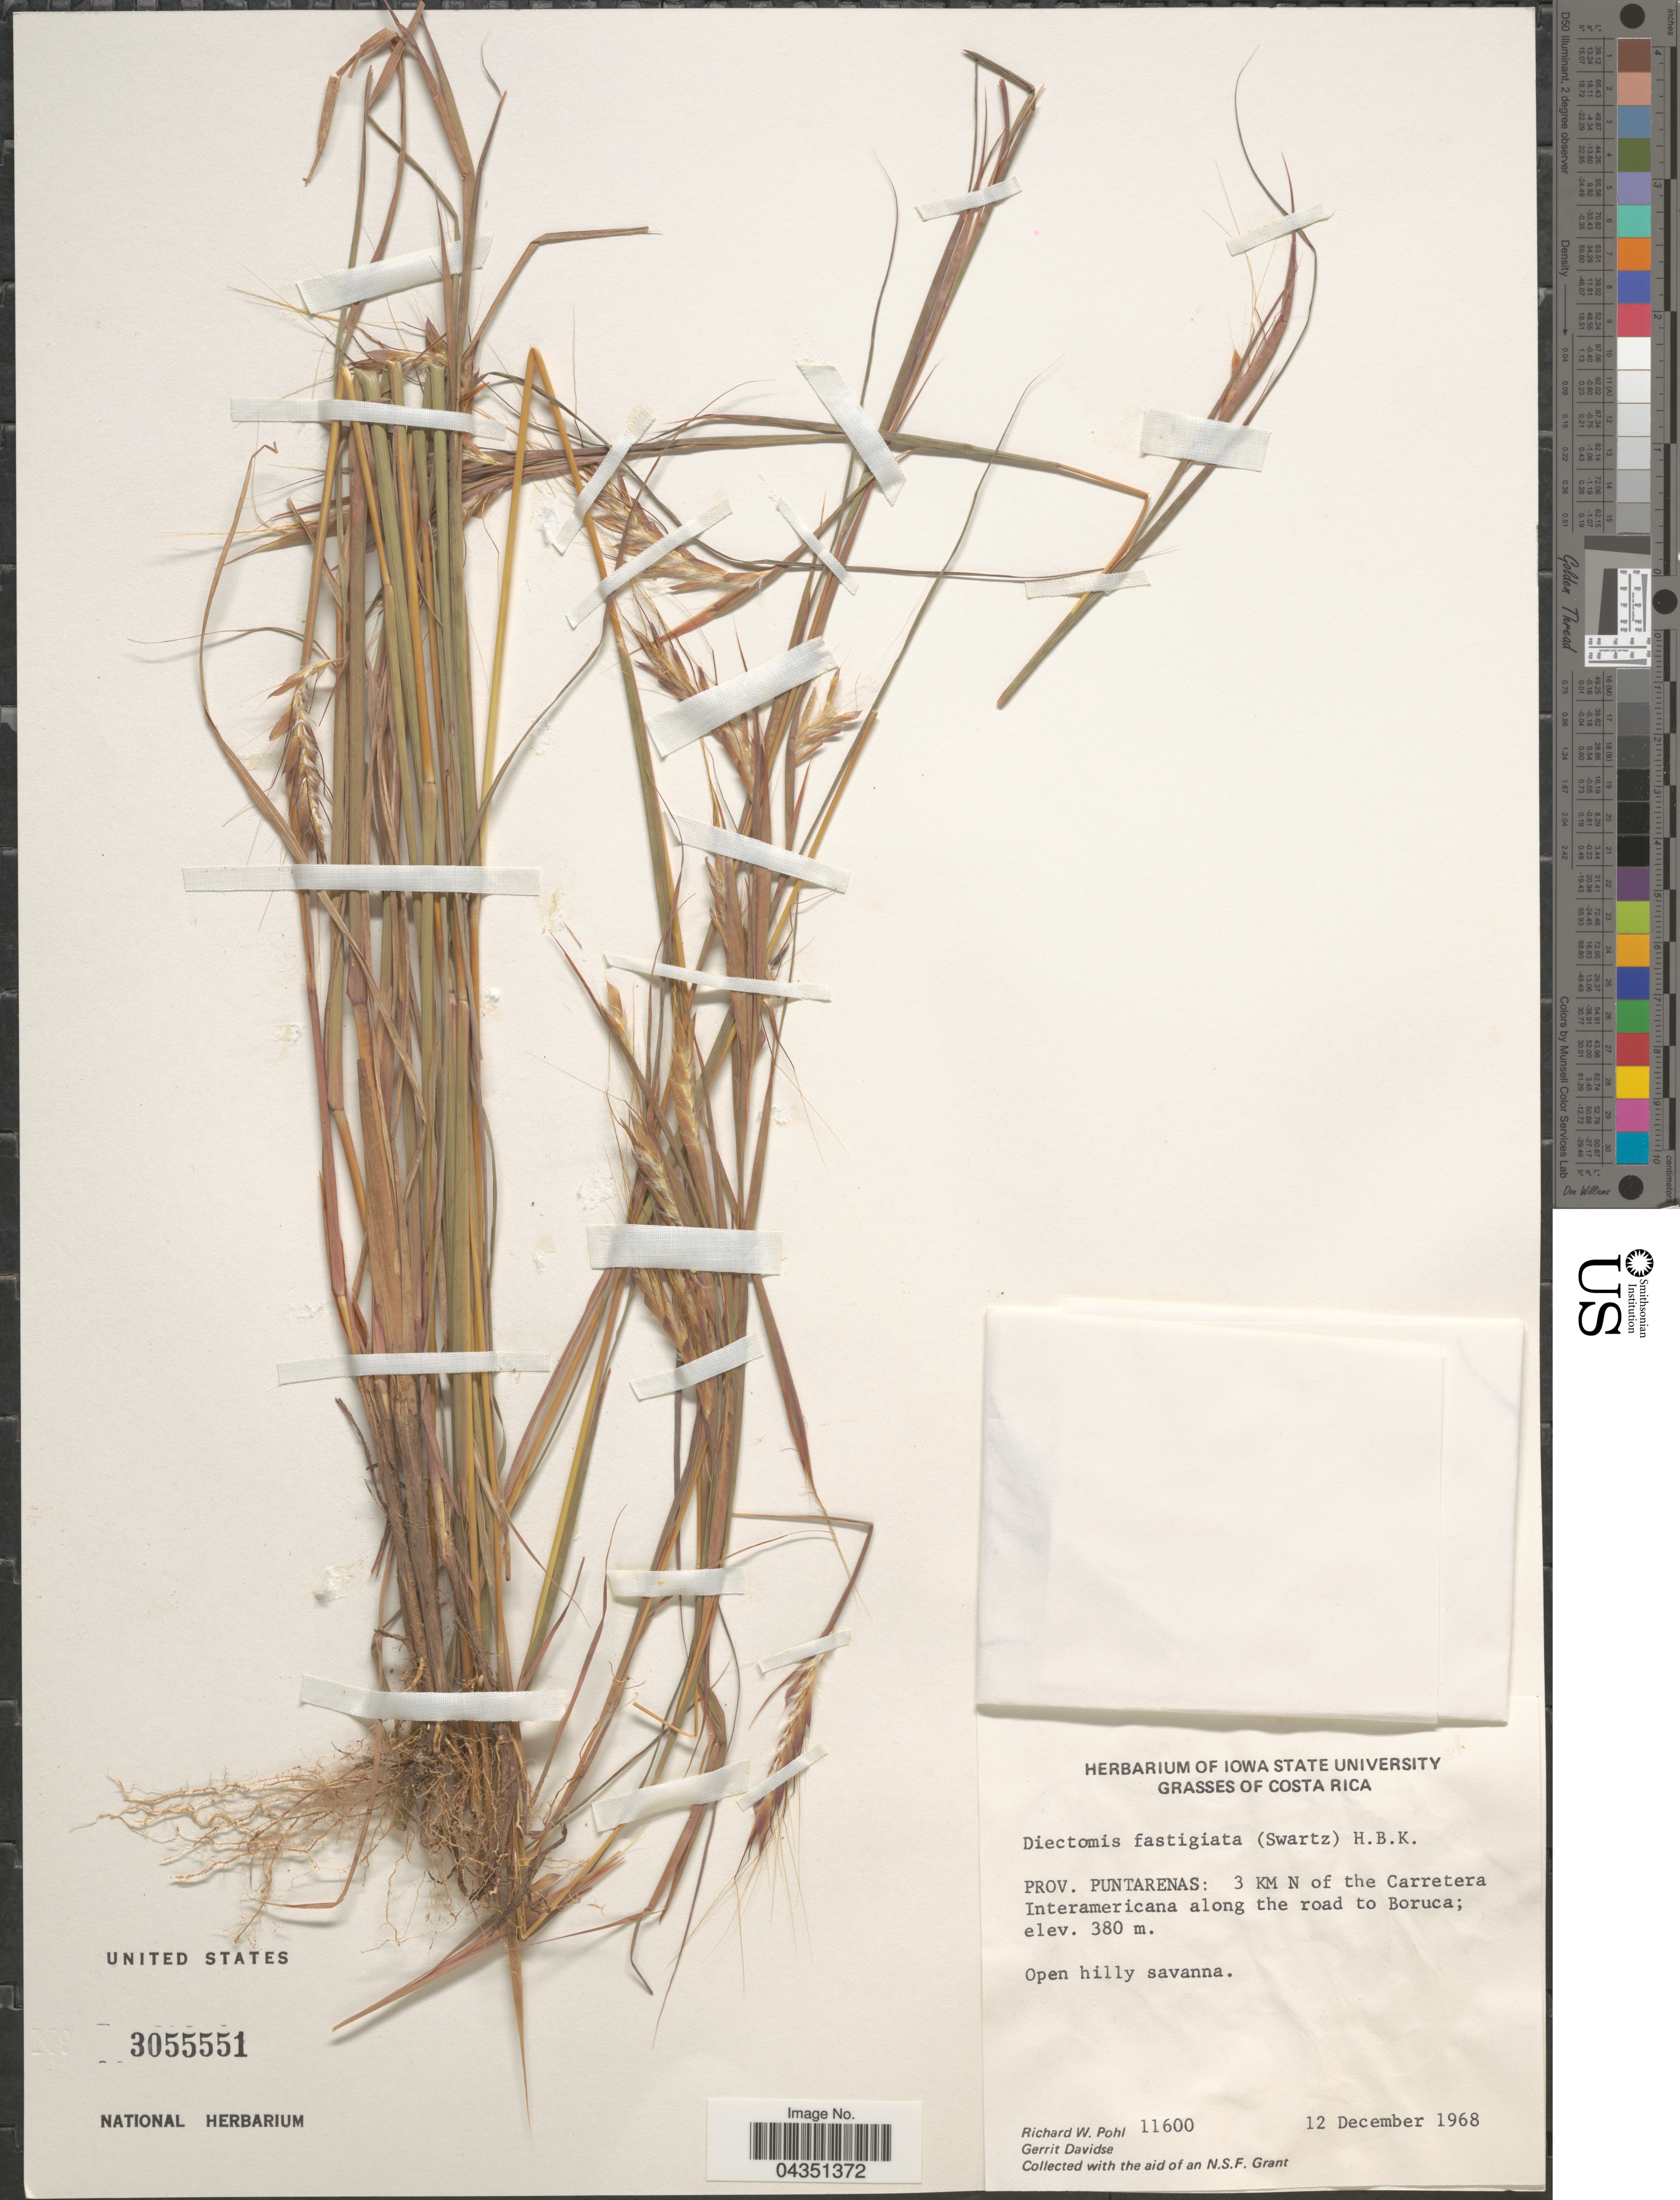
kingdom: Plantae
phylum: Tracheophyta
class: Liliopsida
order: Poales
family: Poaceae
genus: Diectomis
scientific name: Diectomis fastigiata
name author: (Sw.) P. Beauv.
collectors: R. W. Pohl & G. Davidse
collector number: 11600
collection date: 1968-12-12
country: Costa Rica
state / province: Puntarenas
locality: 3 Km N of the Carretera Interamericana along the road to Boruca.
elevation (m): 380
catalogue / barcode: US 3055551